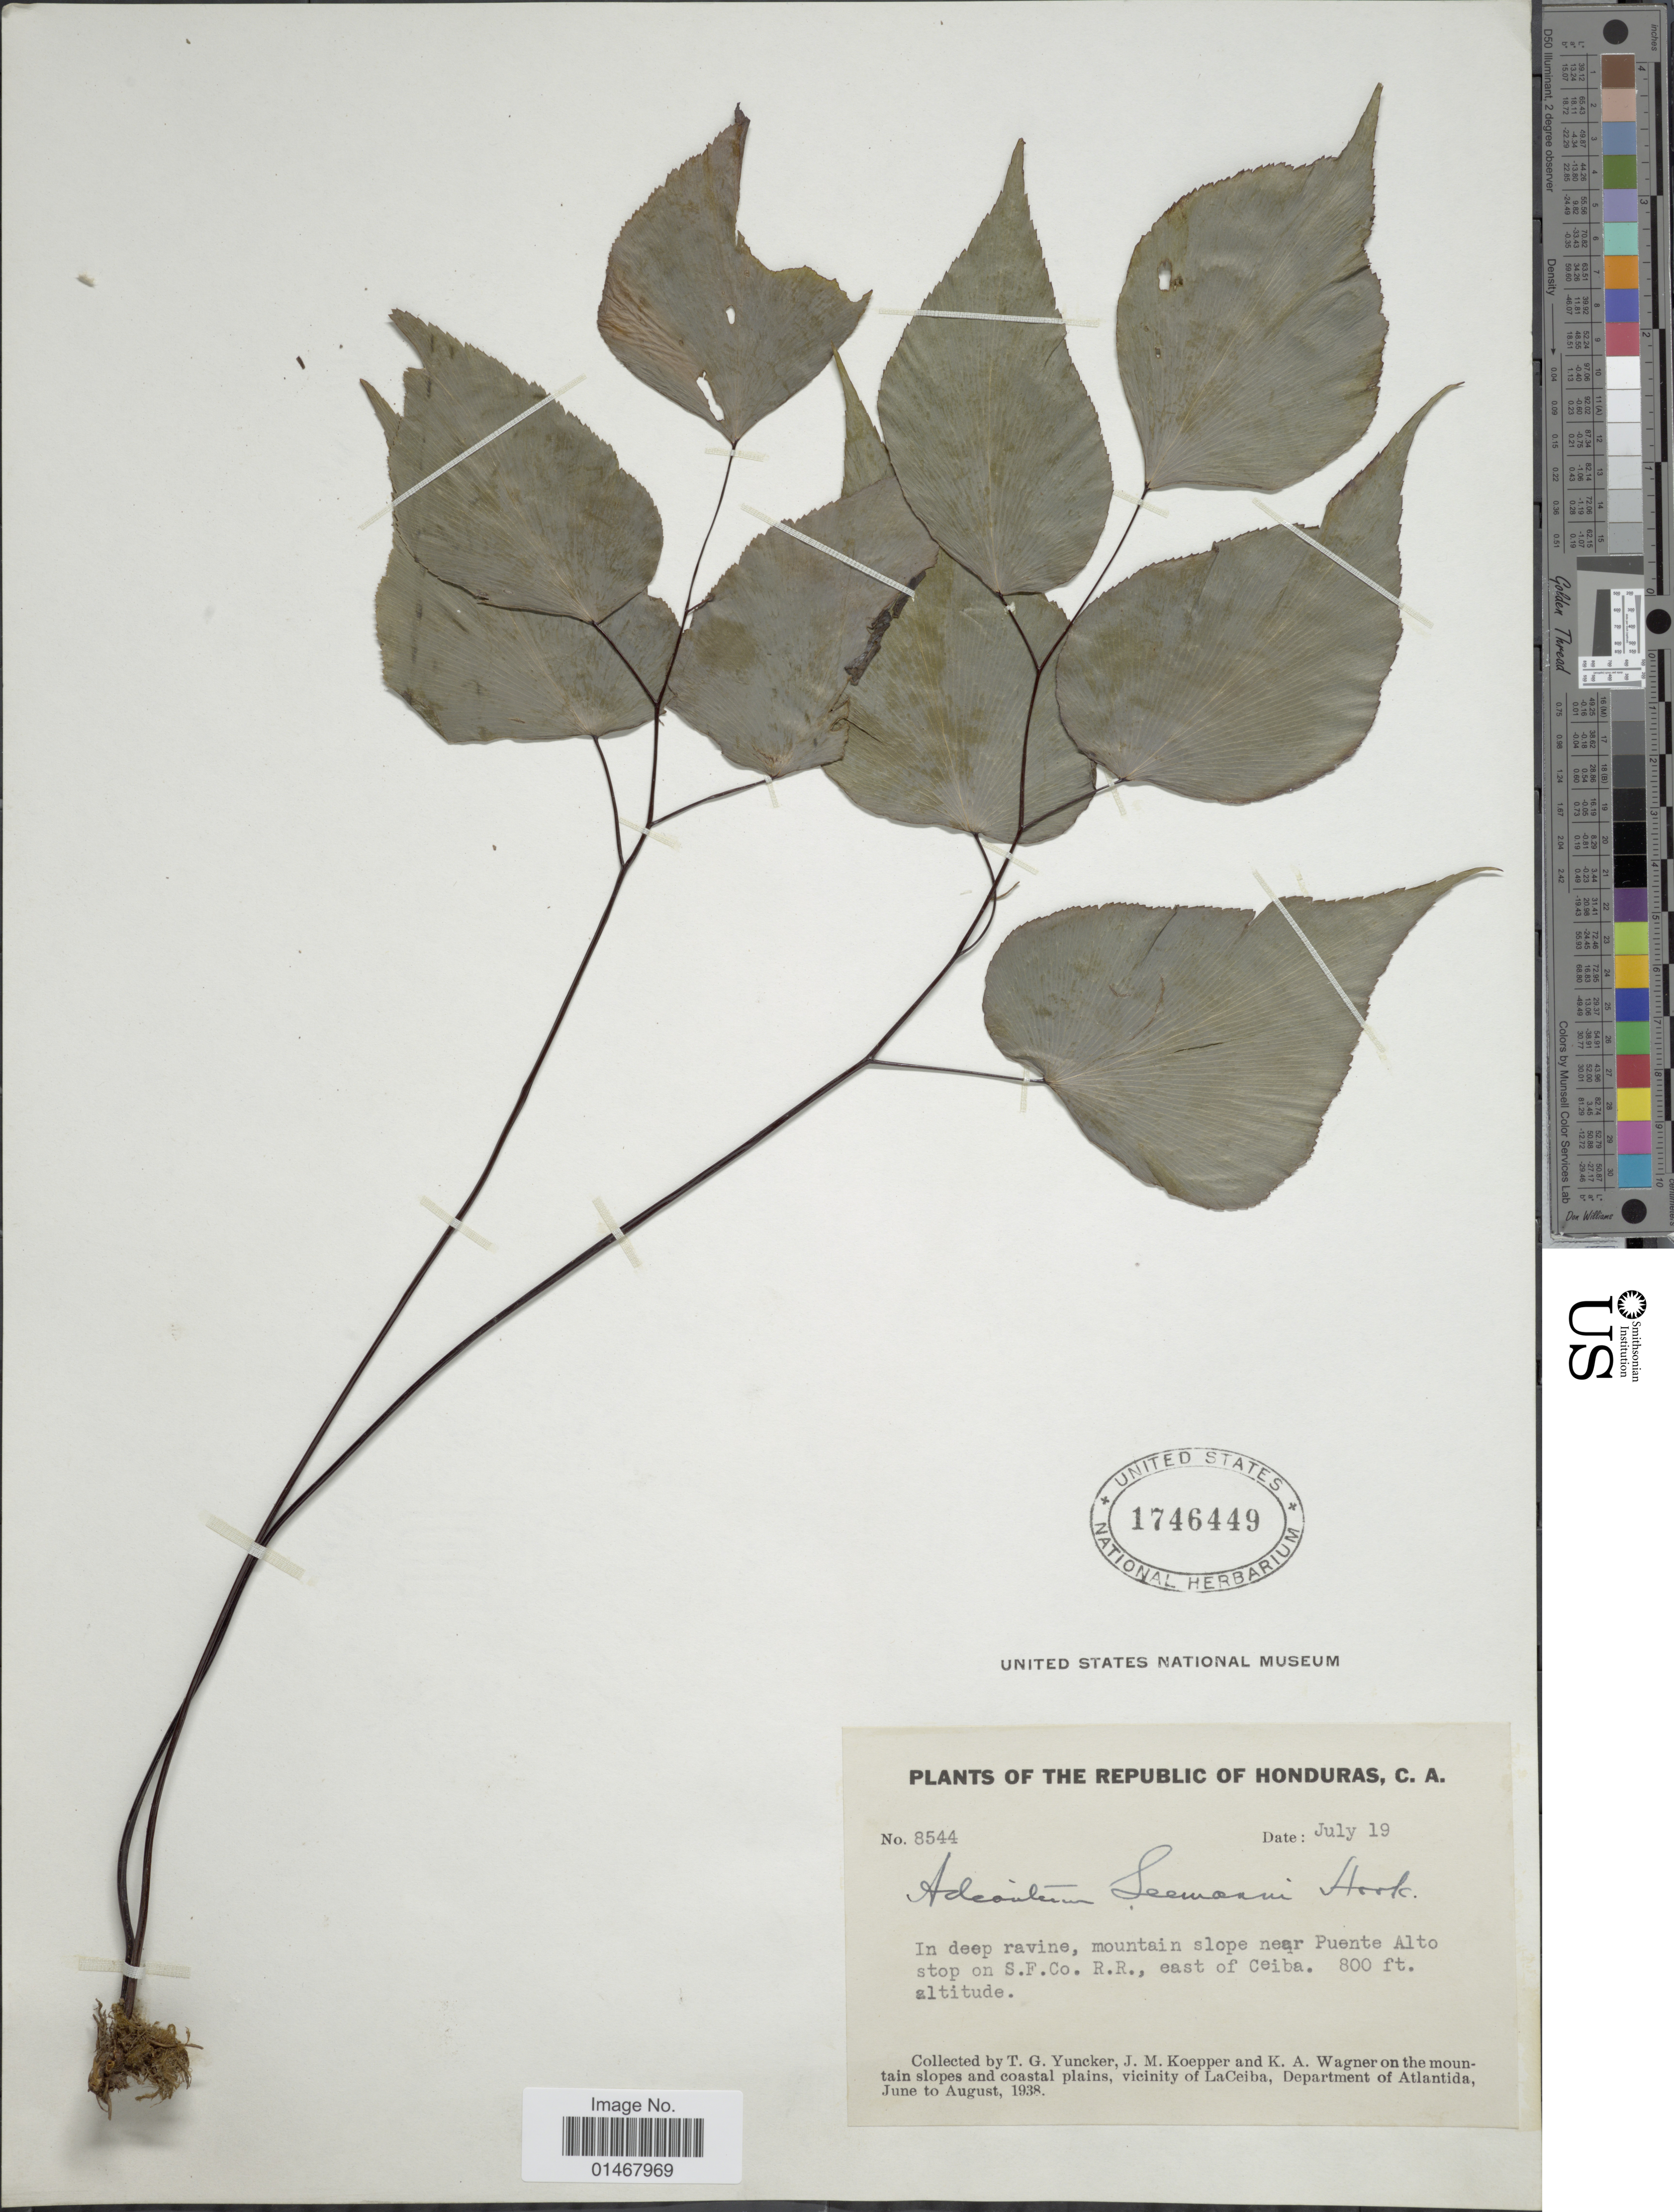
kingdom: Plantae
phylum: Tracheophyta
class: Polypodiopsida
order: Polypodiales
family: Pteridaceae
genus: Adiantum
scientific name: Adiantum seemannii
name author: Hook.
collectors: T. G. Yuncker, J. M. Koepper & K. A. Wagner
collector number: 8544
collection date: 1938-07-19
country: Honduras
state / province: Atlántida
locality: The Republic of Honduras, C. A. In deep ravine, mountain slope near Puente Alto stop on S.F. Co. R.R., east of Ceiba, on the mountain slopes and coastal plains, vicinity of LaCeiba, Department of Atlantida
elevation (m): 244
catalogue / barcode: US 1746449